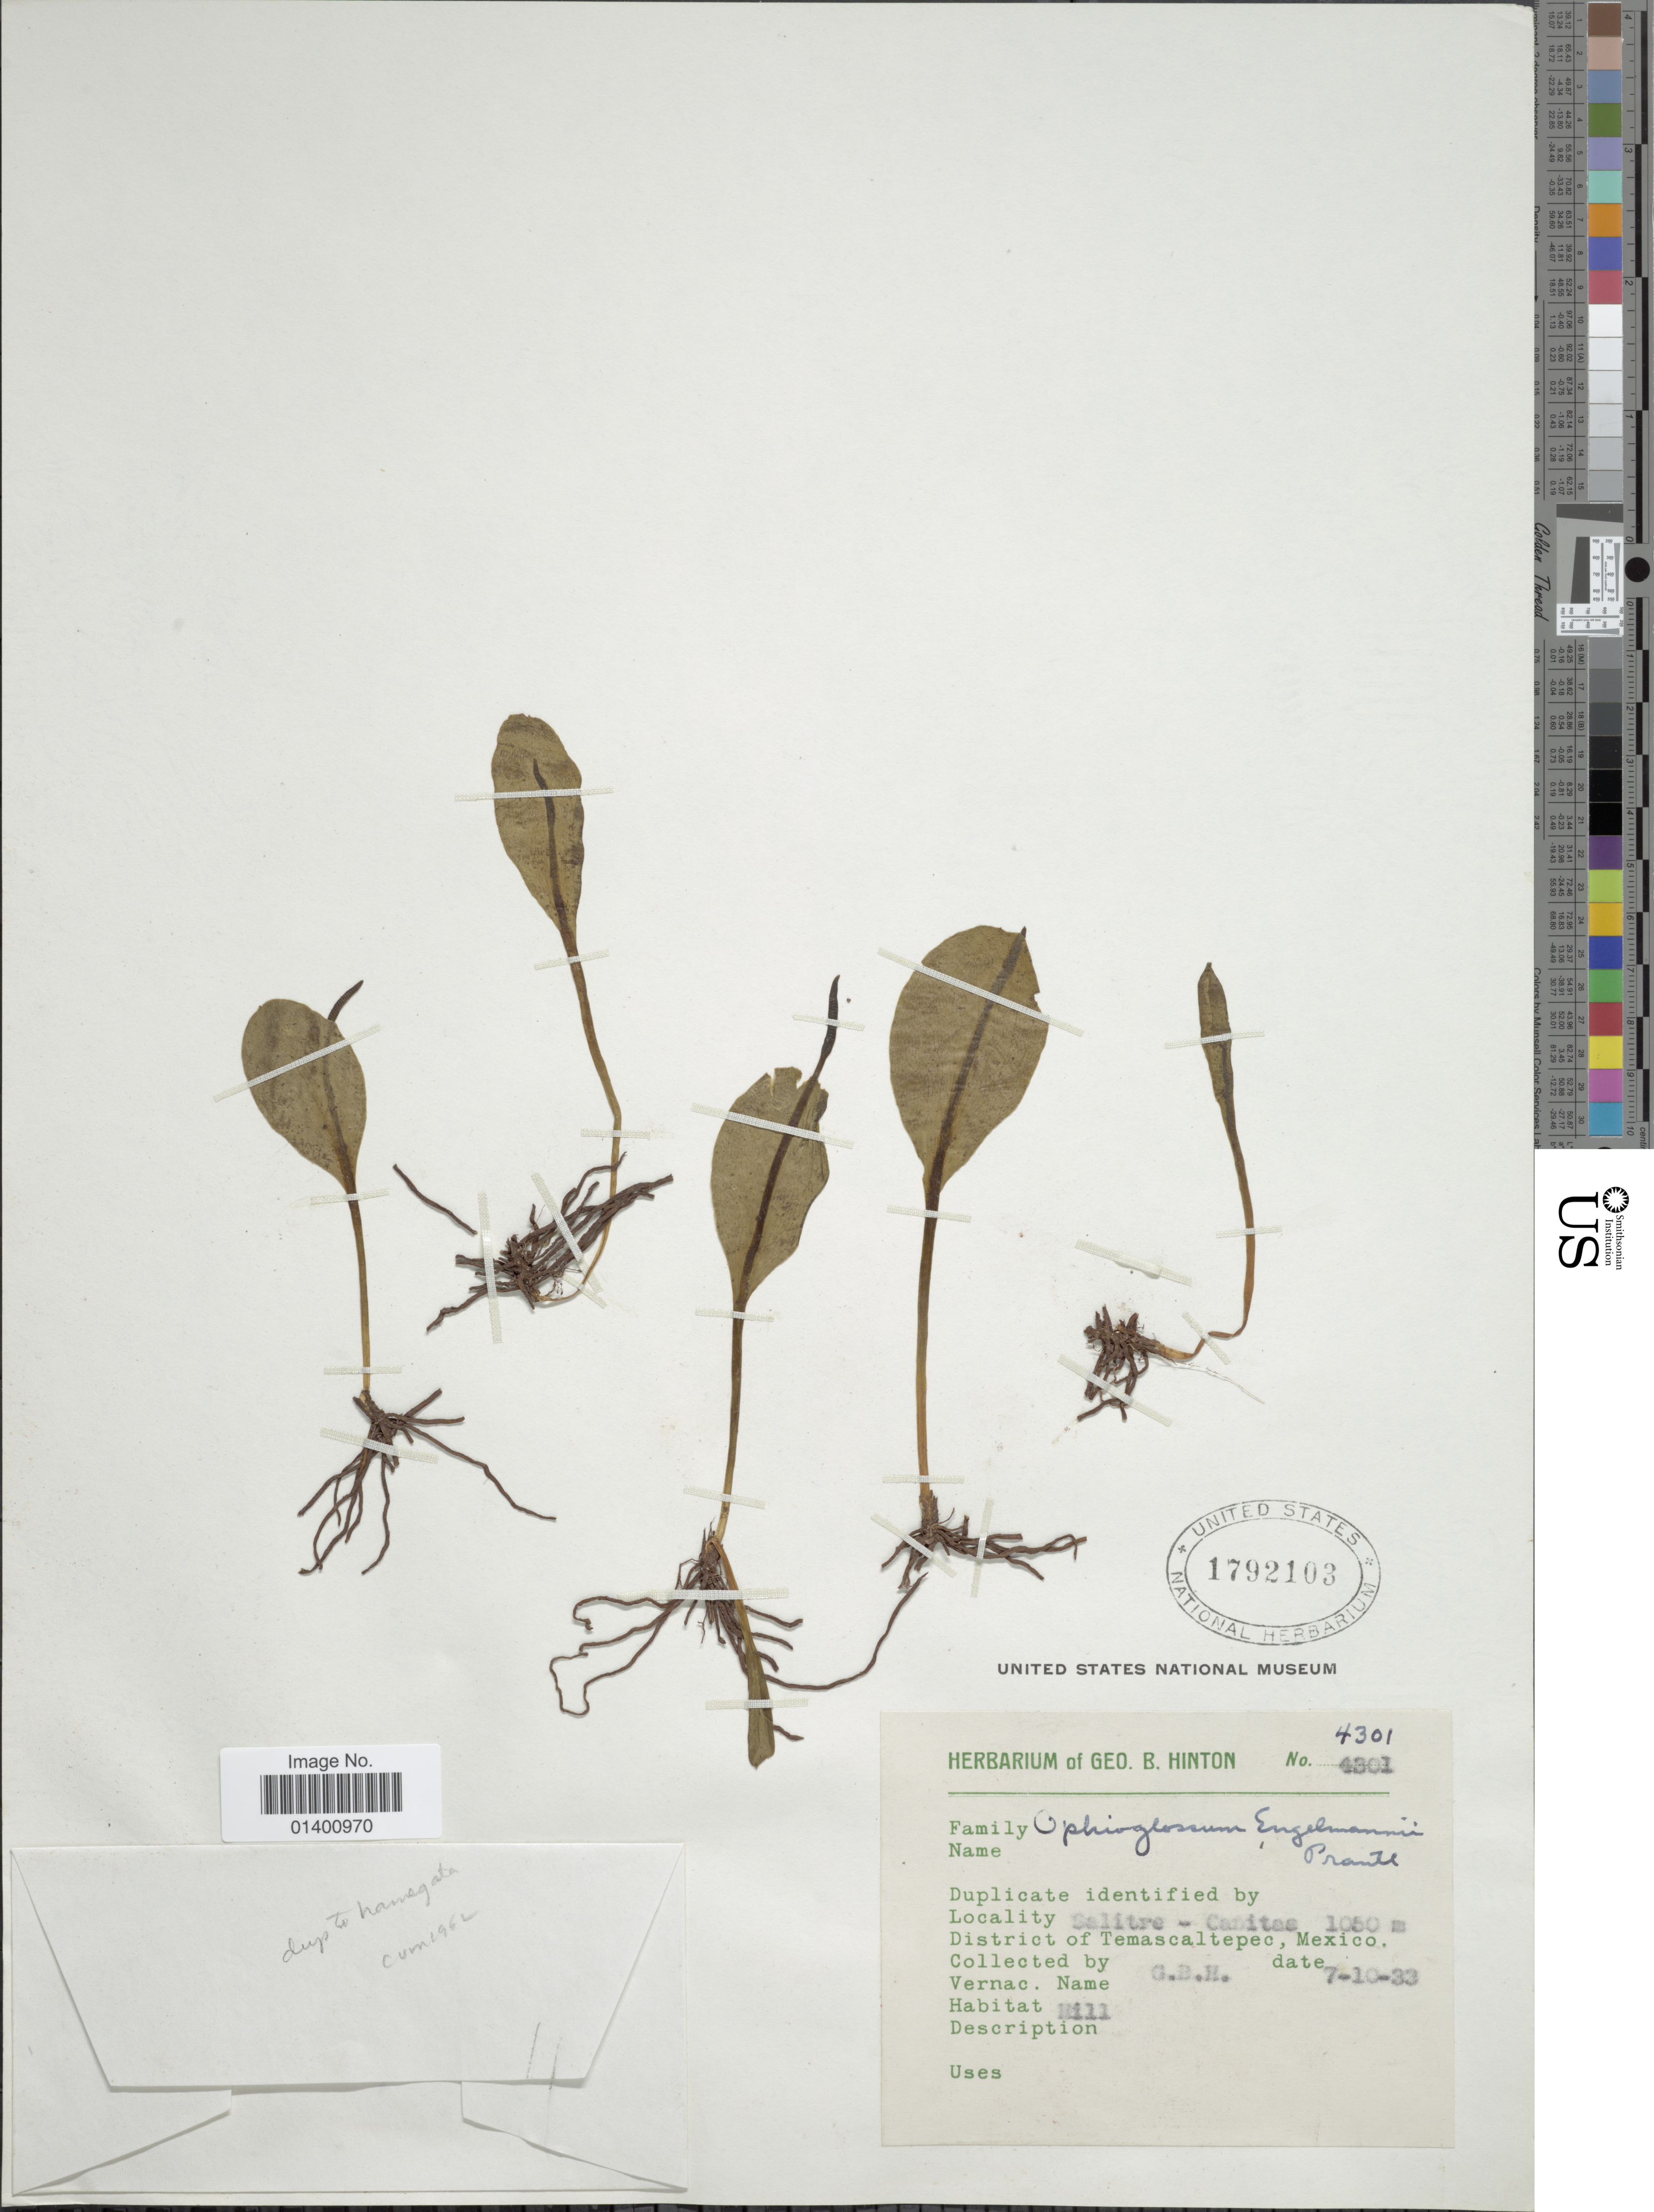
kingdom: Plantae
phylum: Tracheophyta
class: Polypodiopsida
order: Ophioglossales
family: Ophioglossaceae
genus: Ophioglossum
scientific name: Ophioglossum engelmannii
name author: Prantl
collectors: G. B. Hinton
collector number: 4301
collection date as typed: Transcribed d/m/y: 10/7/33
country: Mexico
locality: Salitre - Canitas, District of Temascaltepec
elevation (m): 1050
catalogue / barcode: US 1792103